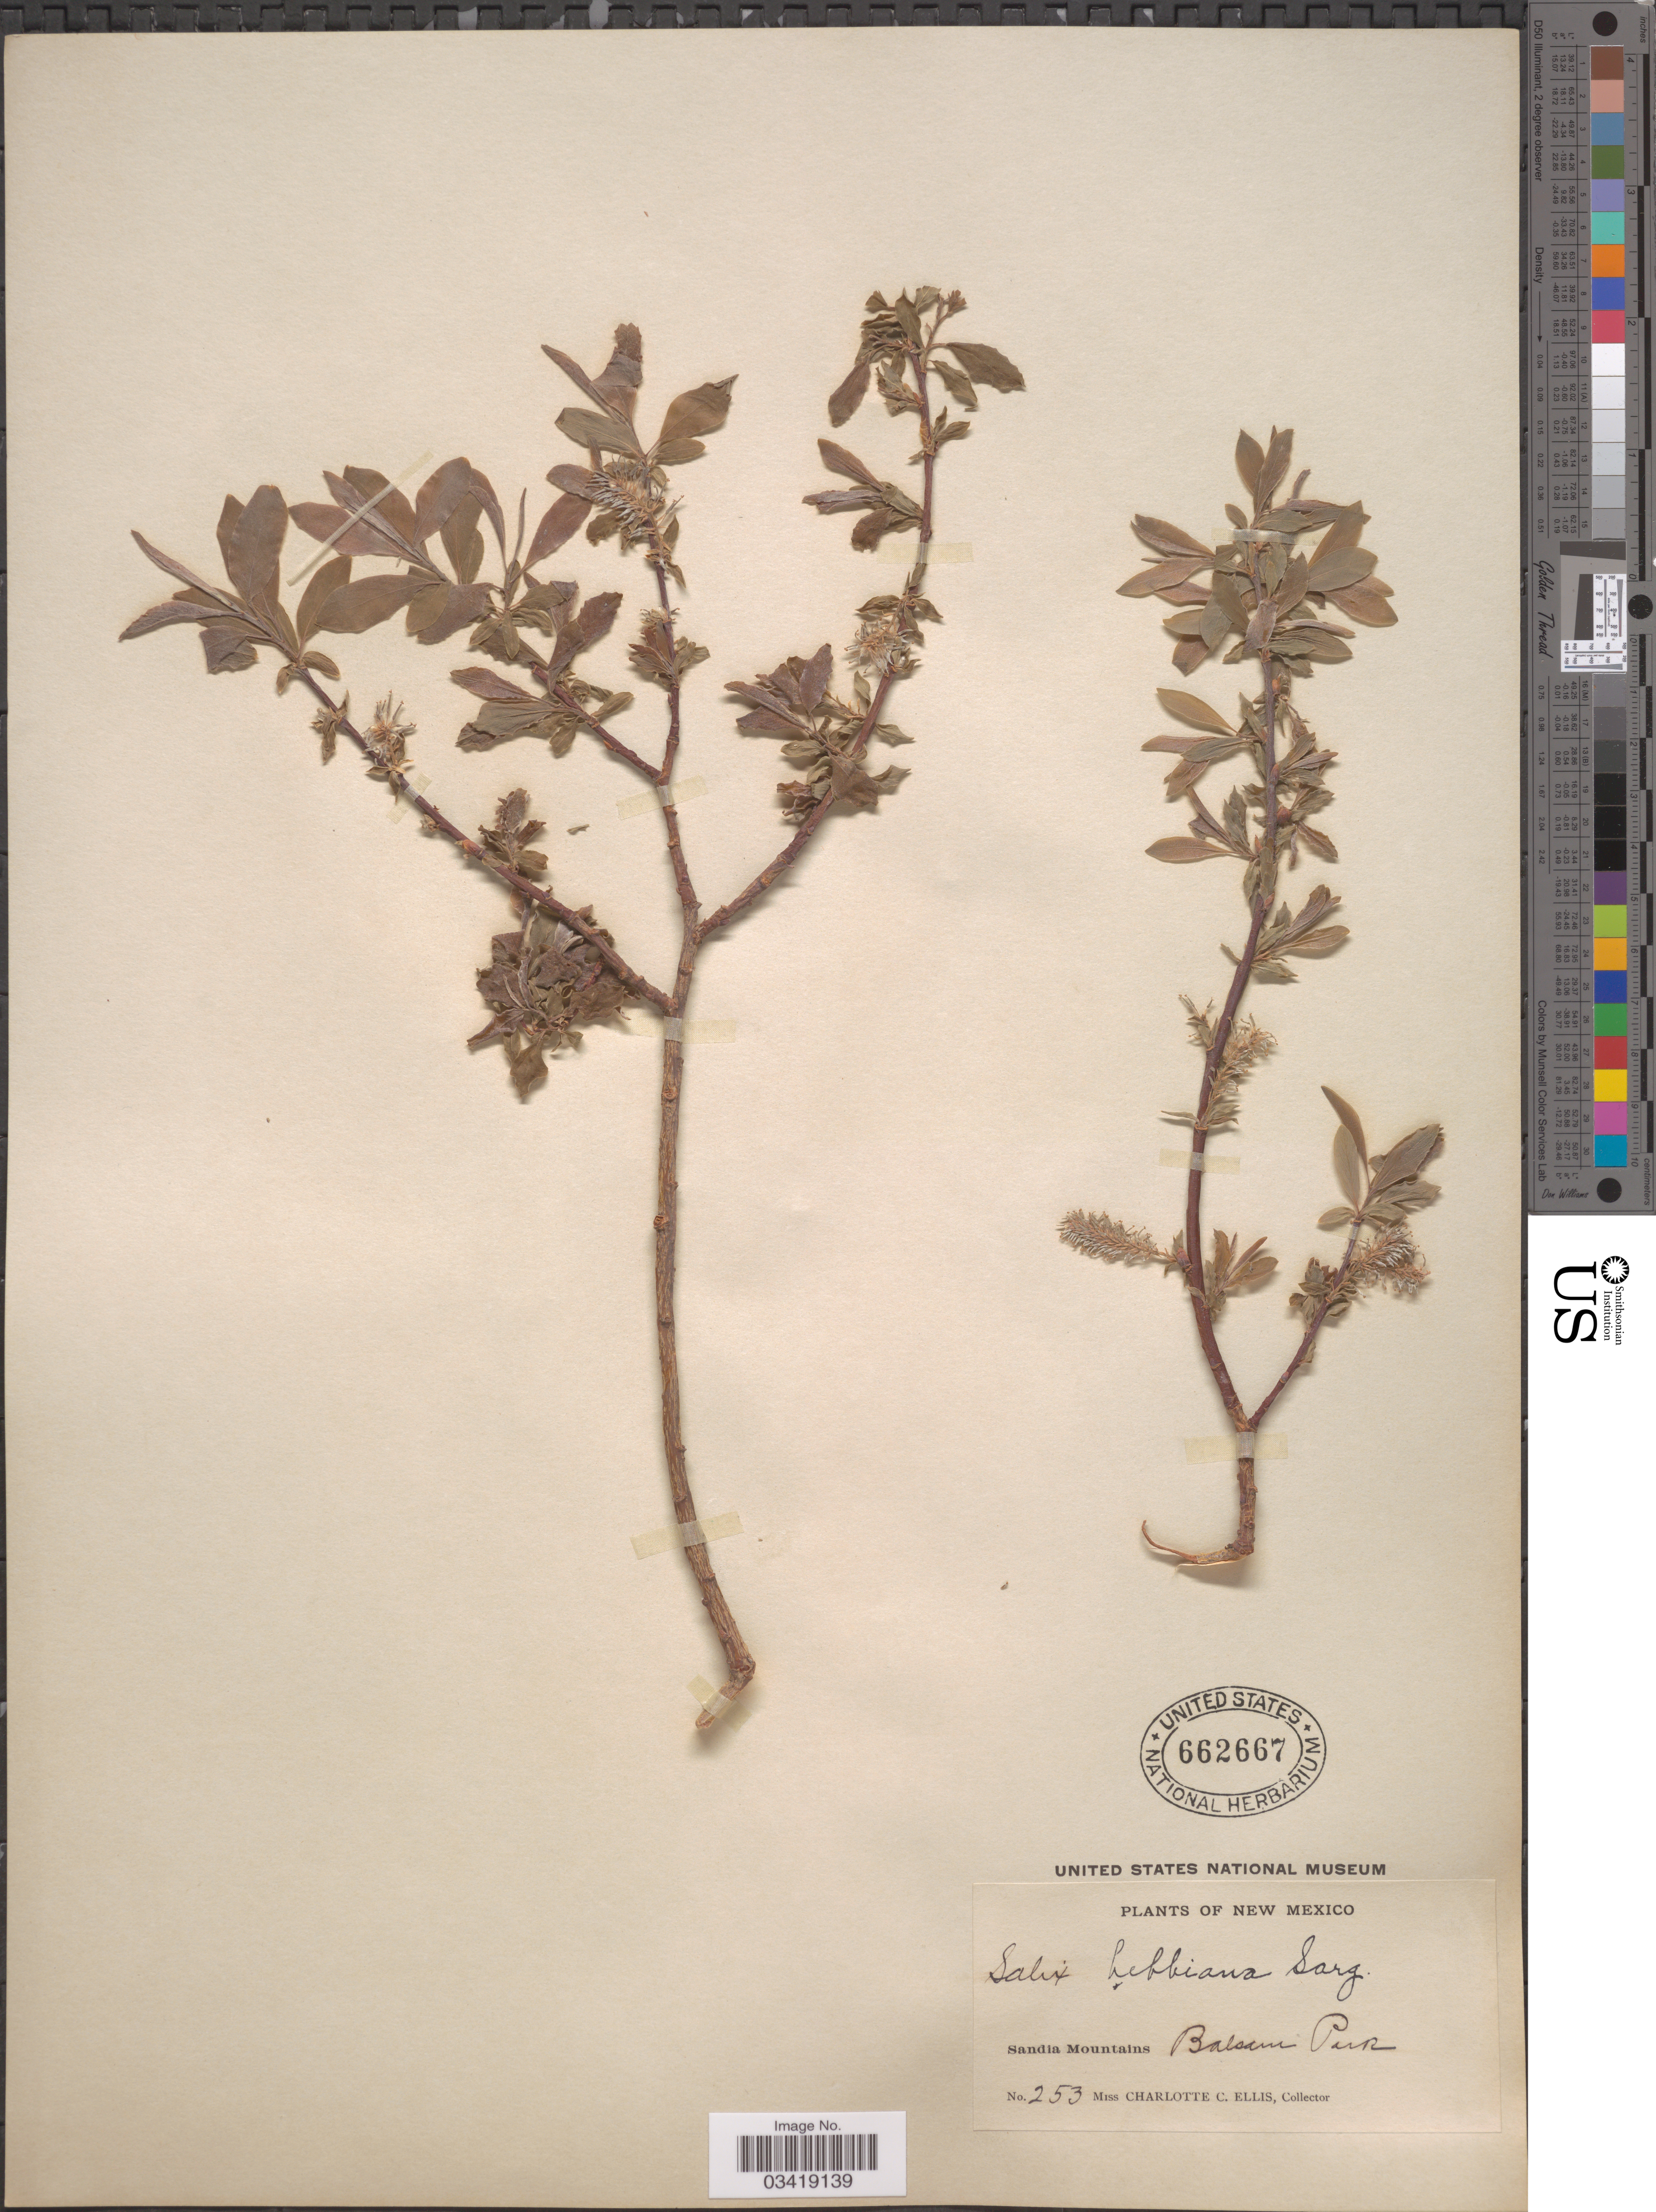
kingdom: Plantae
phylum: Tracheophyta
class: Magnoliopsida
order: Malpighiales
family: Salicaceae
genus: Salix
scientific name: Salix bebbiana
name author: Sarg.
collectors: C. C. Ellis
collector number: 253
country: United States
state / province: New Mexico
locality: Sandia Mountains, Balsam Park.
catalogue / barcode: US 662667